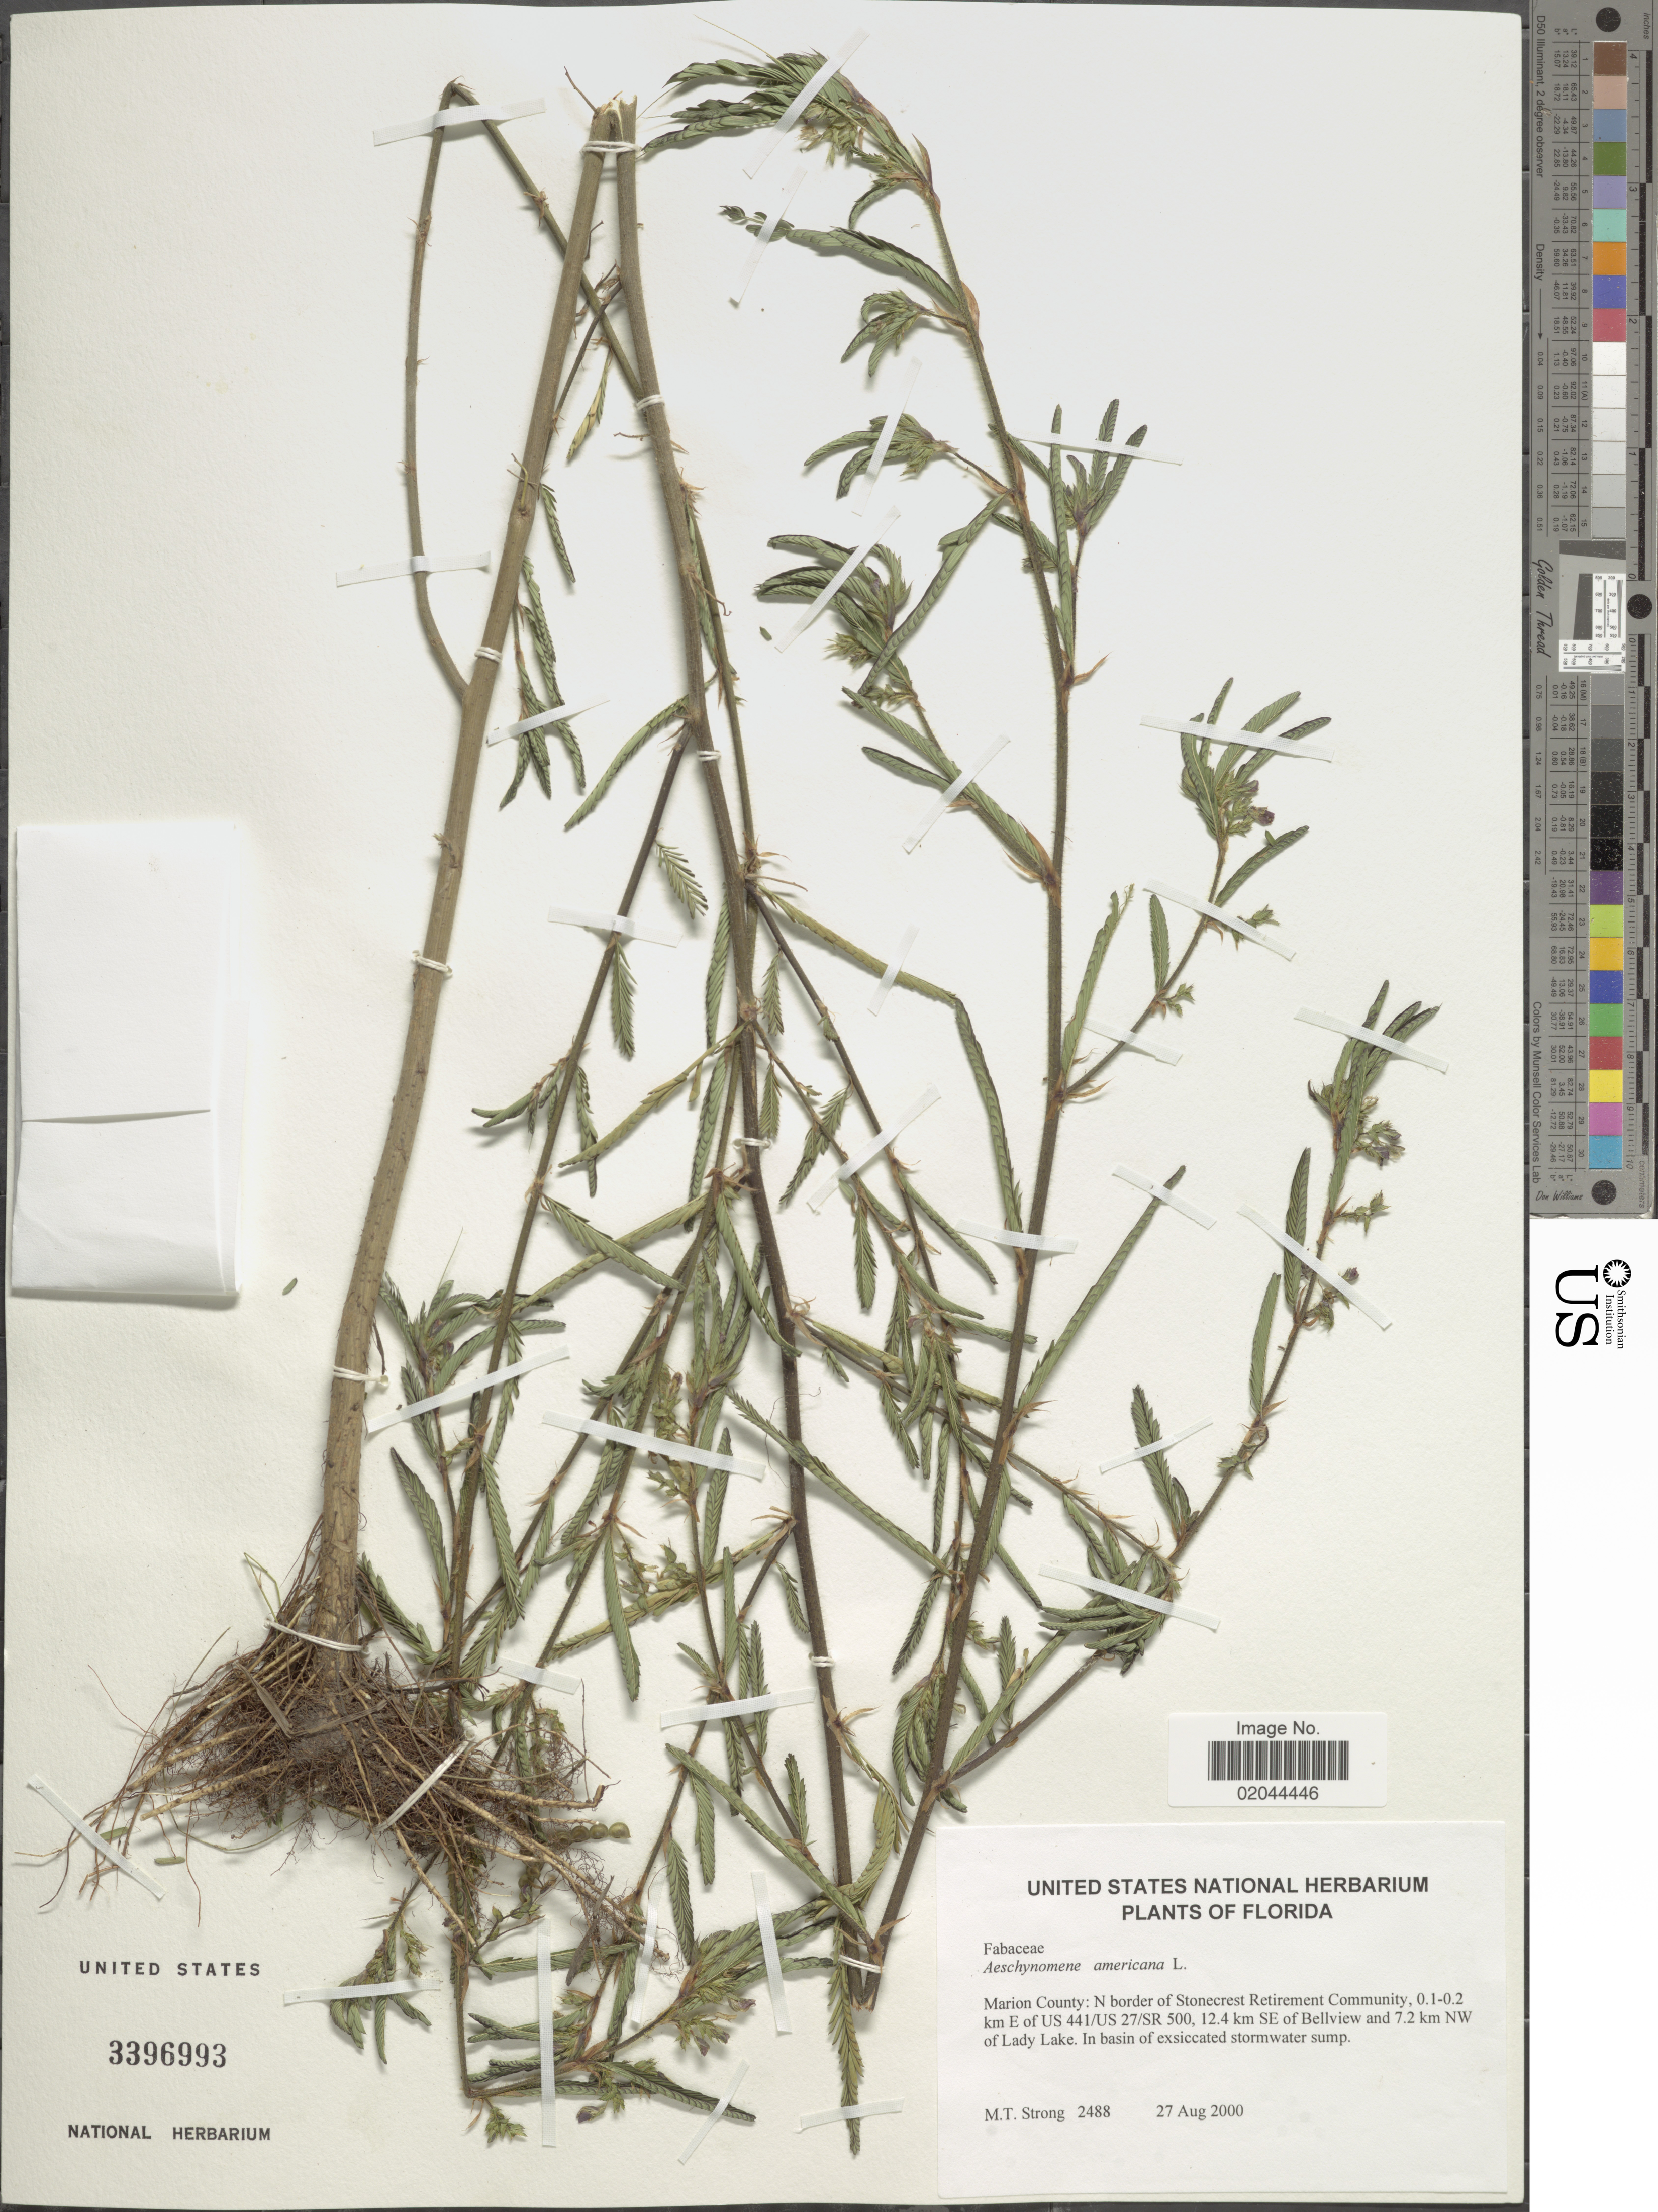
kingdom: Plantae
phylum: Tracheophyta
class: Magnoliopsida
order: Fabales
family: Fabaceae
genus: Aeschynomene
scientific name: Aeschynomene americana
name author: L.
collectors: M. T. Strong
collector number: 2488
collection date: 2000-08-27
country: United States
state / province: Florida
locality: Marion County: N border of Stonecrest Retirement Community, 0.1-0.2 km E of US 441/US27/SR500, 12.4 km SE of Bellview and 7.2 km NW of Lady Lake, in basin of exsiccated stormwater sump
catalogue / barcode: US 3396993